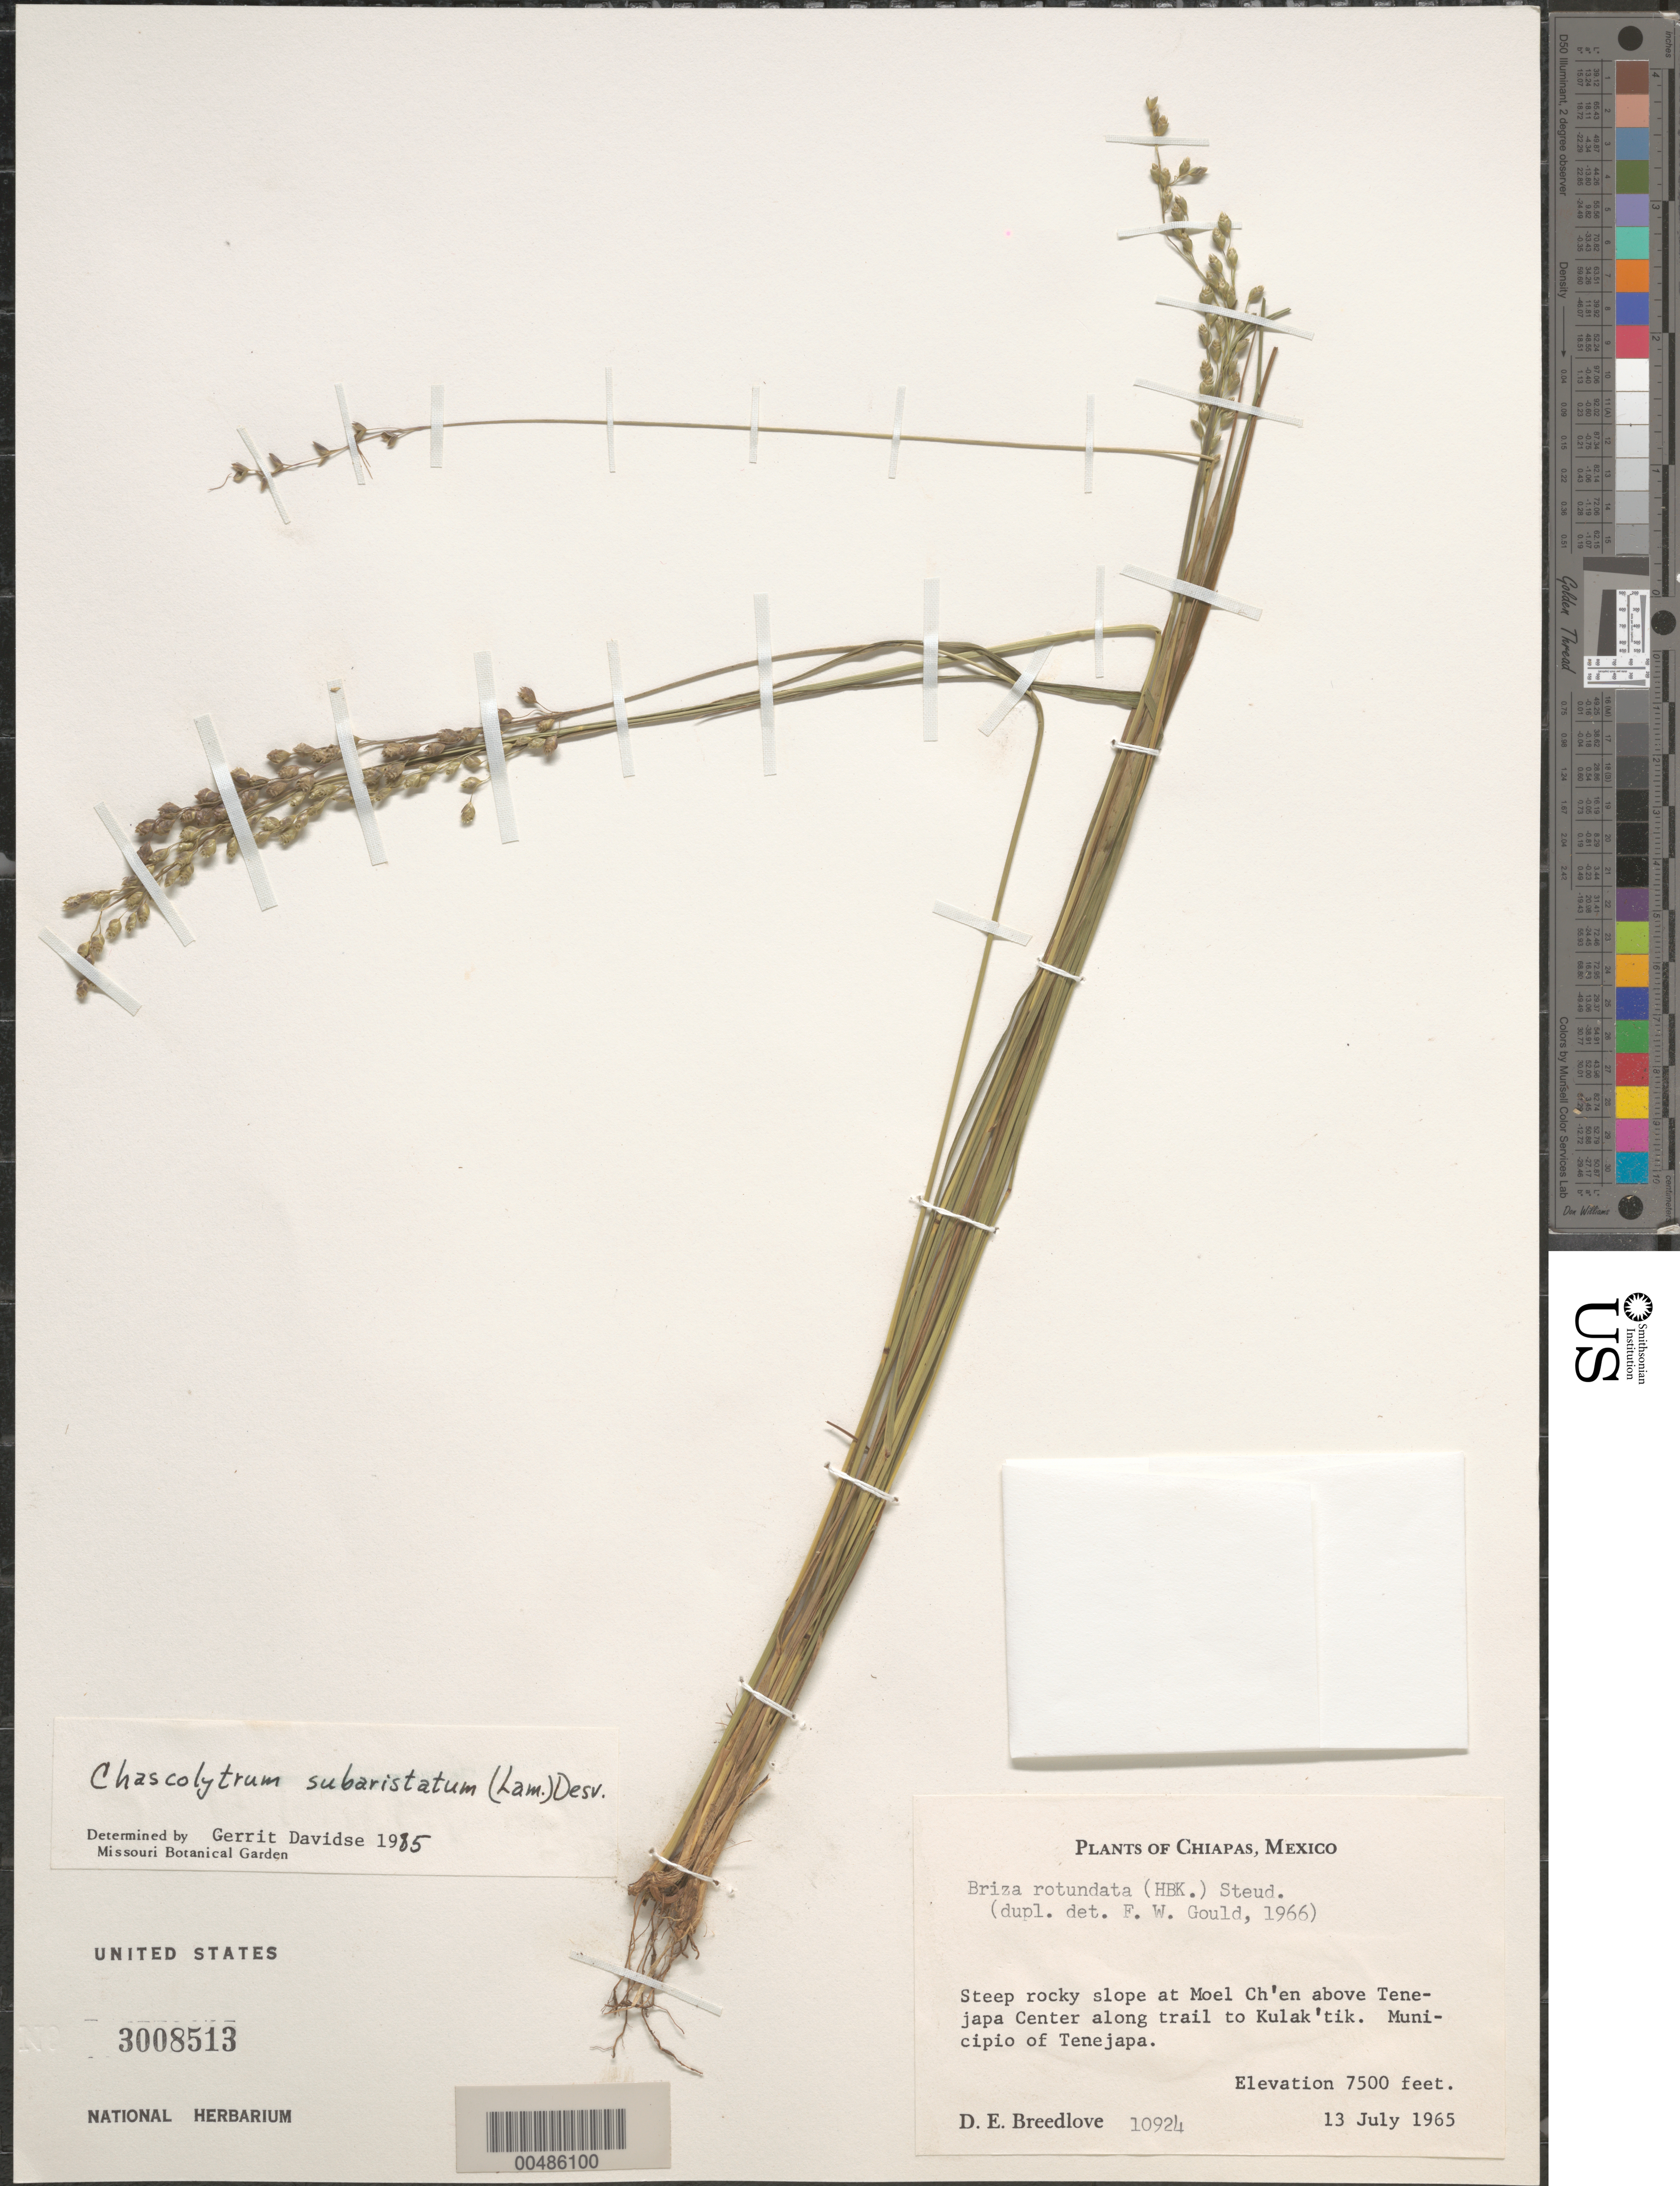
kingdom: Plantae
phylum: Tracheophyta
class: Liliopsida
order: Poales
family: Poaceae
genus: Chascolytrum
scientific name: Chascolytrum subaristatum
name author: (Lam.) Desv.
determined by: Davidse, Gerrit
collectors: D. E. Breedlove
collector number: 10924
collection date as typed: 13 Jul 1965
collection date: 1965-07-13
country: Mexico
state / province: Chiapas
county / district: Tenejapa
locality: Moel Ch'en above Tenejapa Center along trail to Kulak'tik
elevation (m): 2286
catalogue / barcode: US 3008513